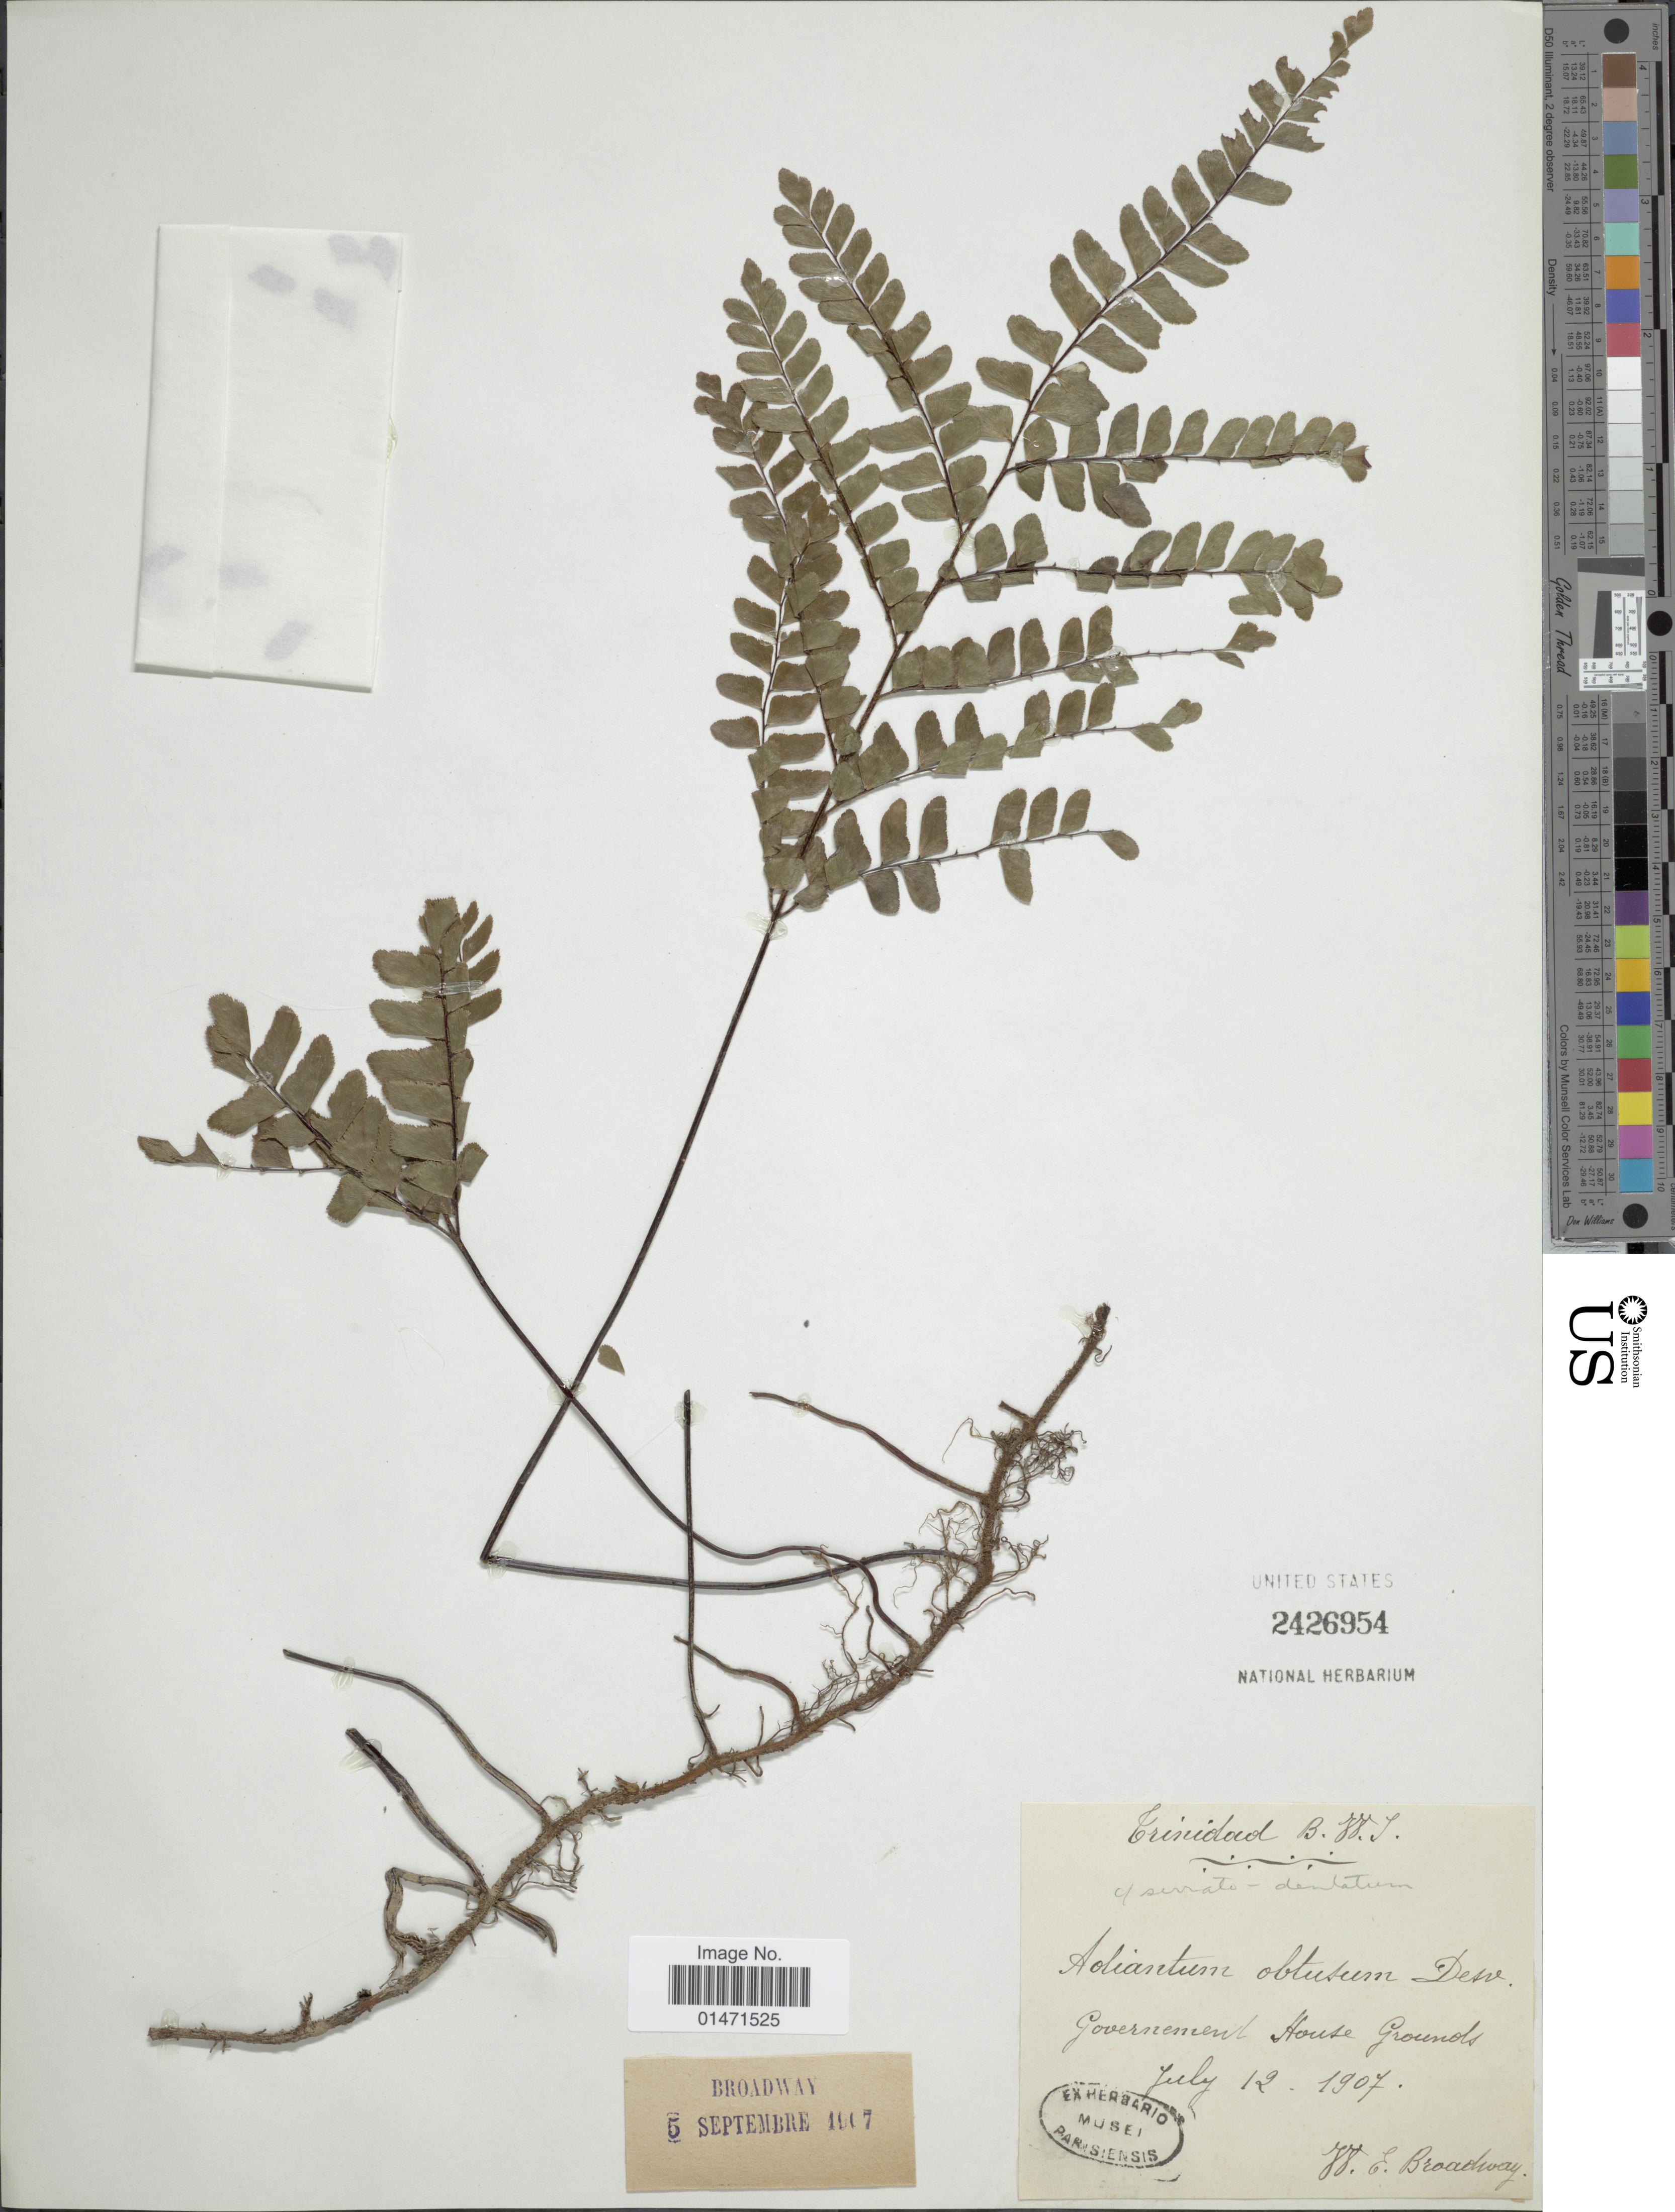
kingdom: Plantae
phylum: Tracheophyta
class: Polypodiopsida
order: Polypodiales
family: Pteridaceae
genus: Adiantum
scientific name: Adiantum serratodentatum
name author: Humb. & Bonpl. ex Willd.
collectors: W. E. Broadway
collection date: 1907-07-12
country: Trinidad and Tobago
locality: Trinidad, B.W.I. Governement House Grounds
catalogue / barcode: US 2426954